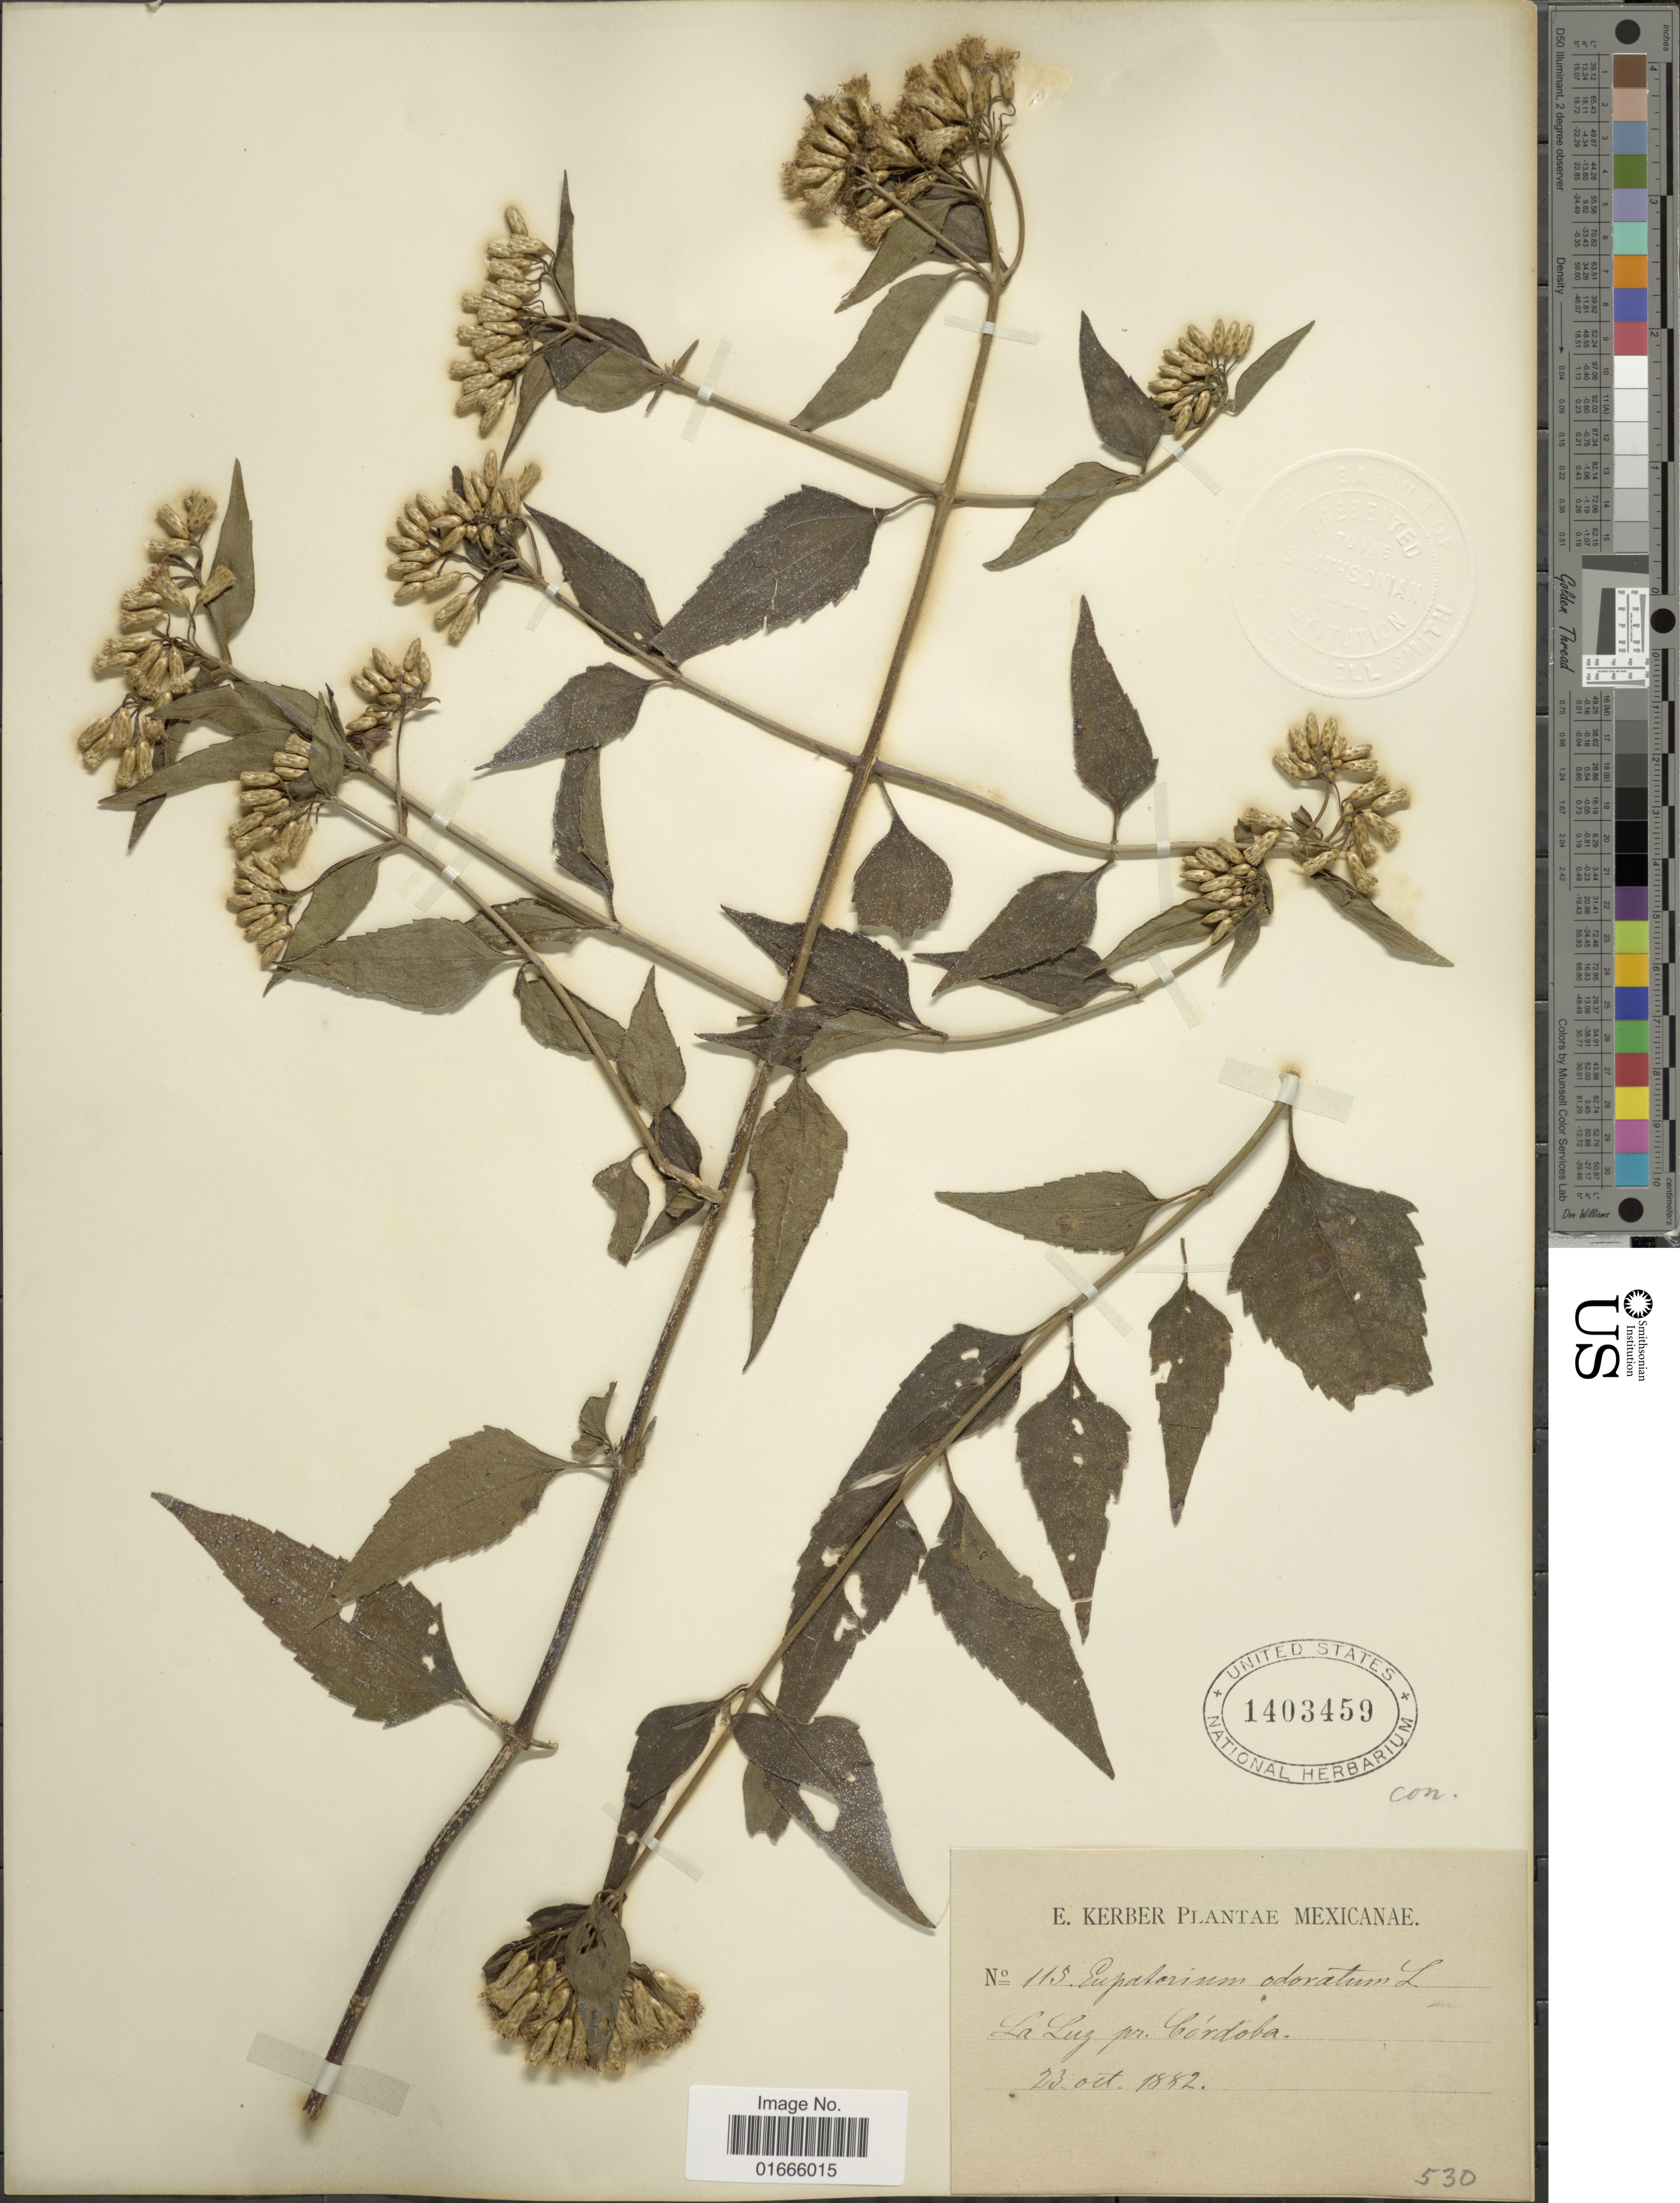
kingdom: Plantae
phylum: Tracheophyta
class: Magnoliopsida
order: Asterales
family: Asteraceae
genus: Chromolaena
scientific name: Chromolaena odorata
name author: (L.) R.M. King & H. Rob.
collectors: E. Kerber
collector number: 115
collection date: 1882-10-23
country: Mexico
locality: La Luz. pr. Cordoba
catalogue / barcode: US 1403459